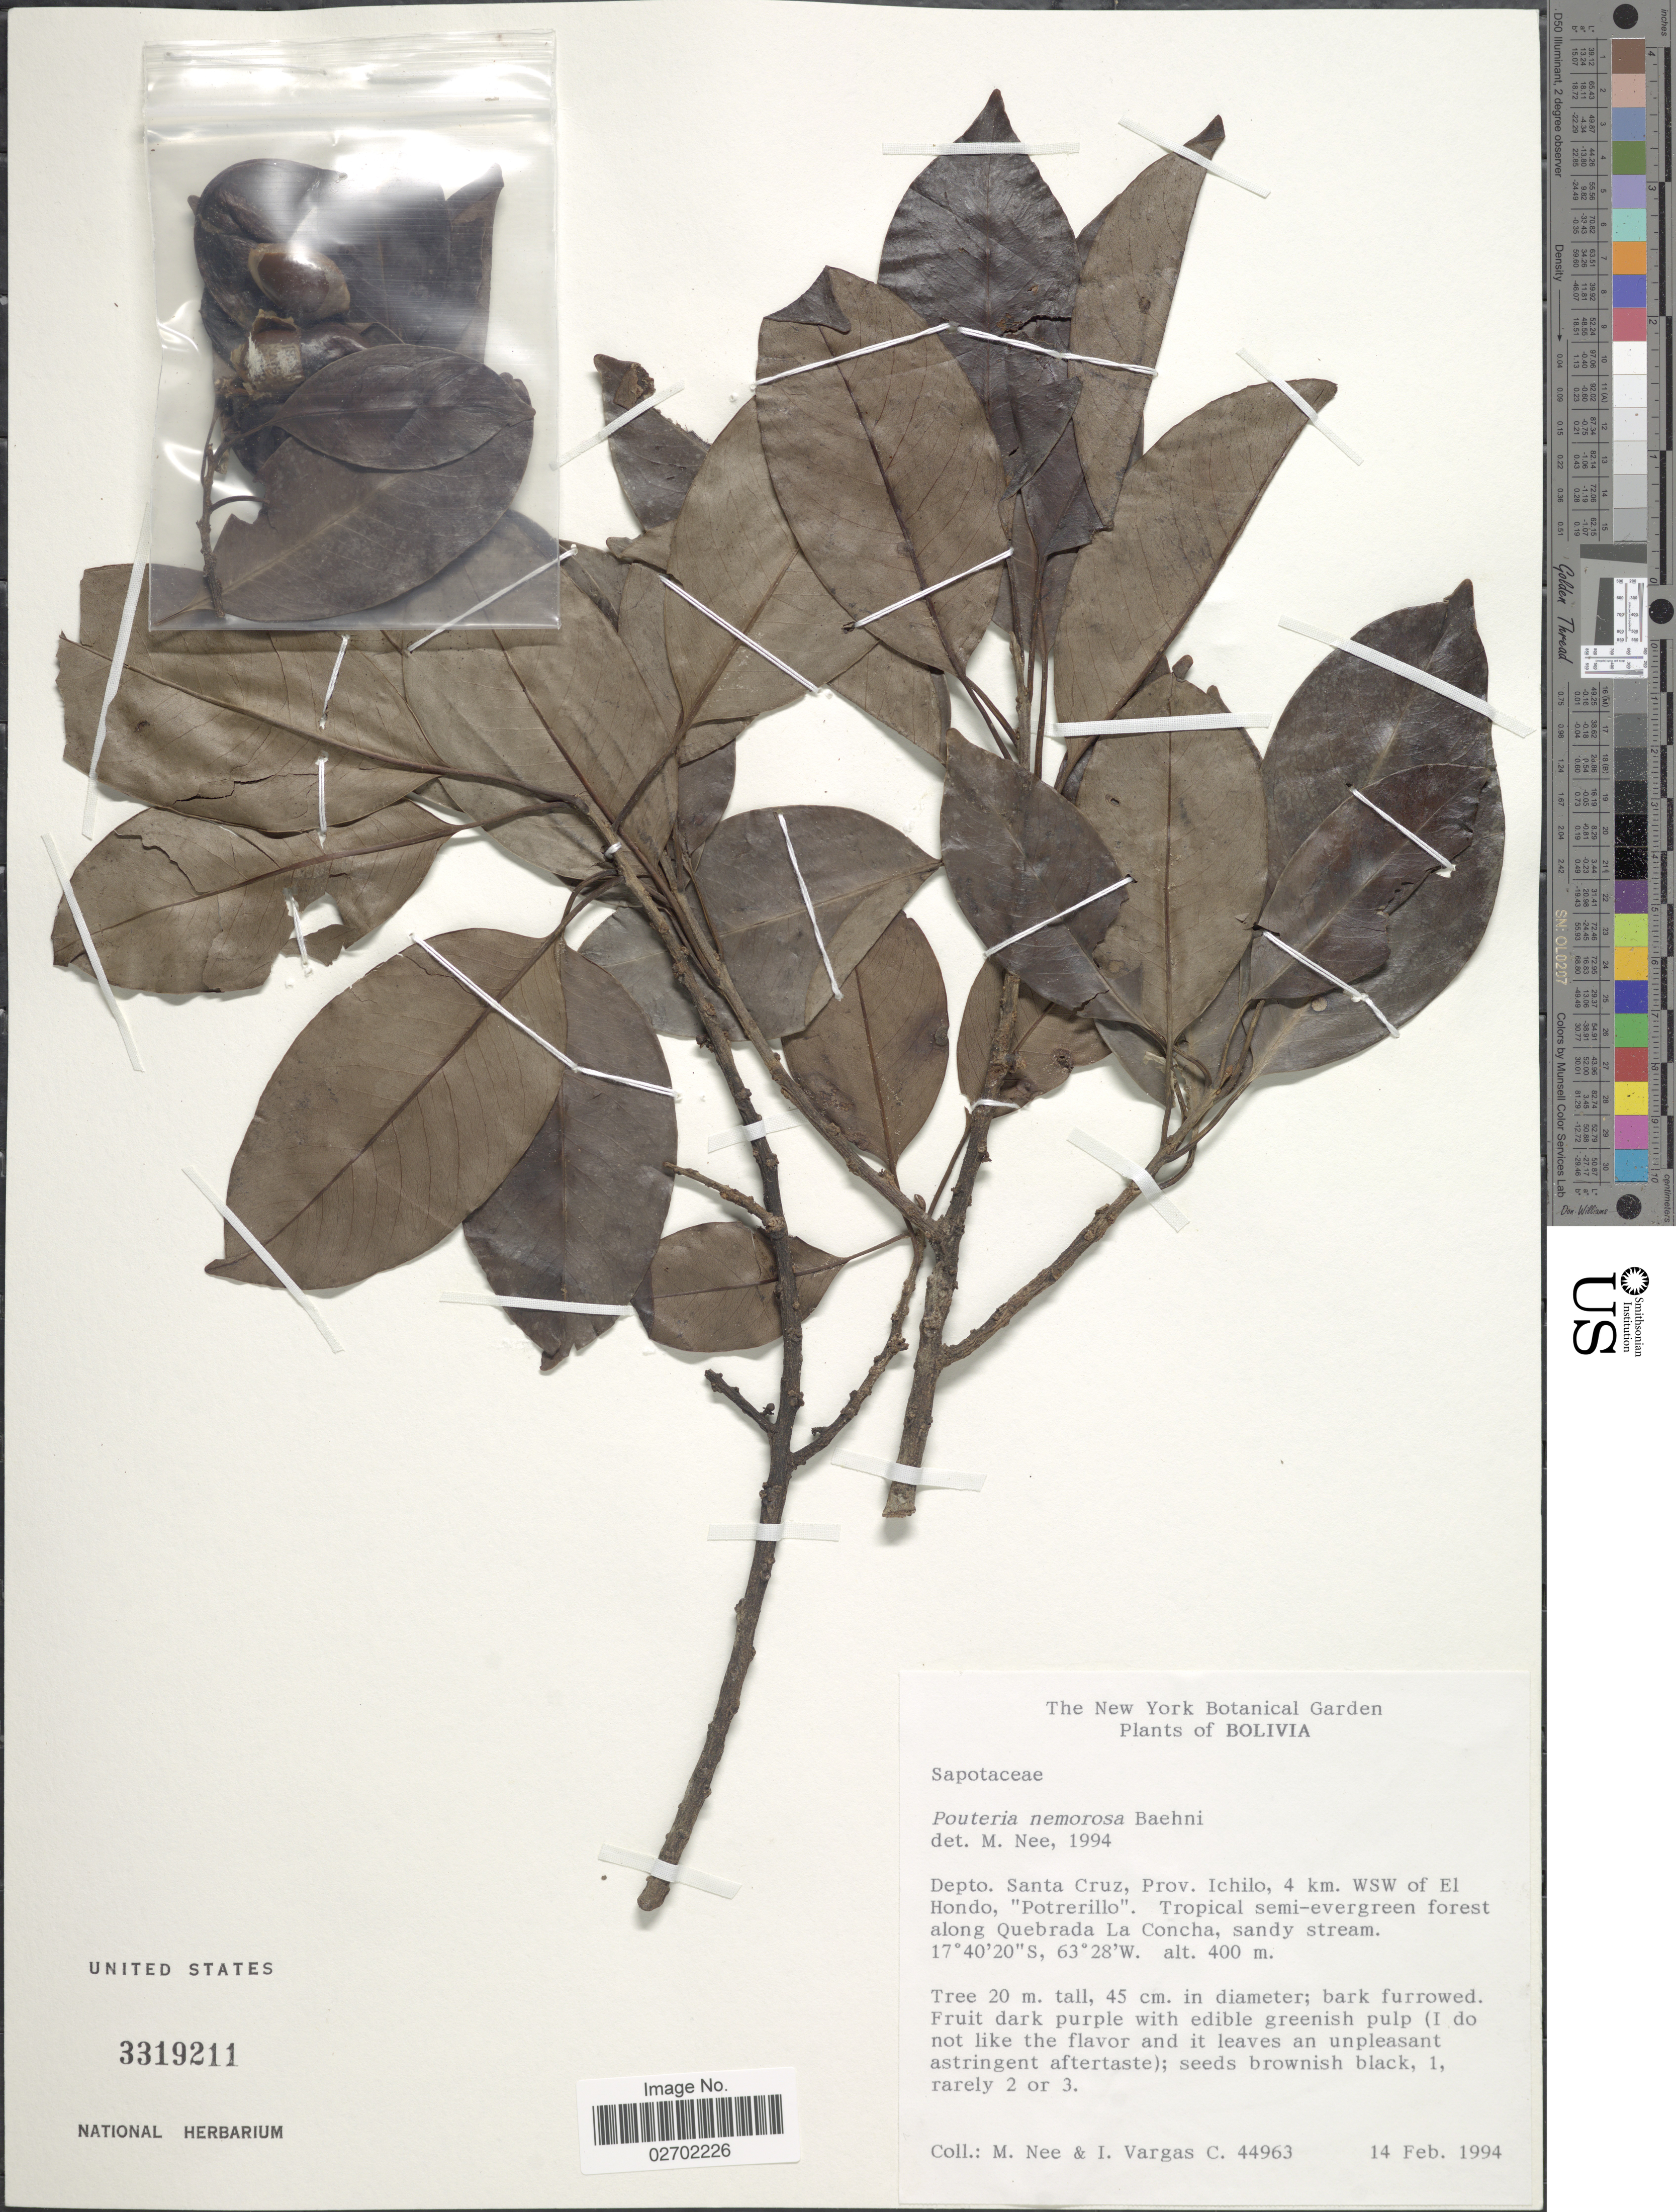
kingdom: Plantae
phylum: Tracheophyta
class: Magnoliopsida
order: Ericales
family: Sapotaceae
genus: Pouteria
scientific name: Pouteria nemorosa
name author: Baehni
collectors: M. Nee & I. Vargas C.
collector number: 44963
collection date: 1994-02-14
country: Bolivia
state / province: Santa Cruz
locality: Depto. Santa Cruz, Prov. Ichilo, 4 km WSW of El Hondo, 'Potrerillo'. Tropical semi-evergreen forest along Quebrada La Concha, sandy stream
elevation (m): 400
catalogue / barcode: US 3319211